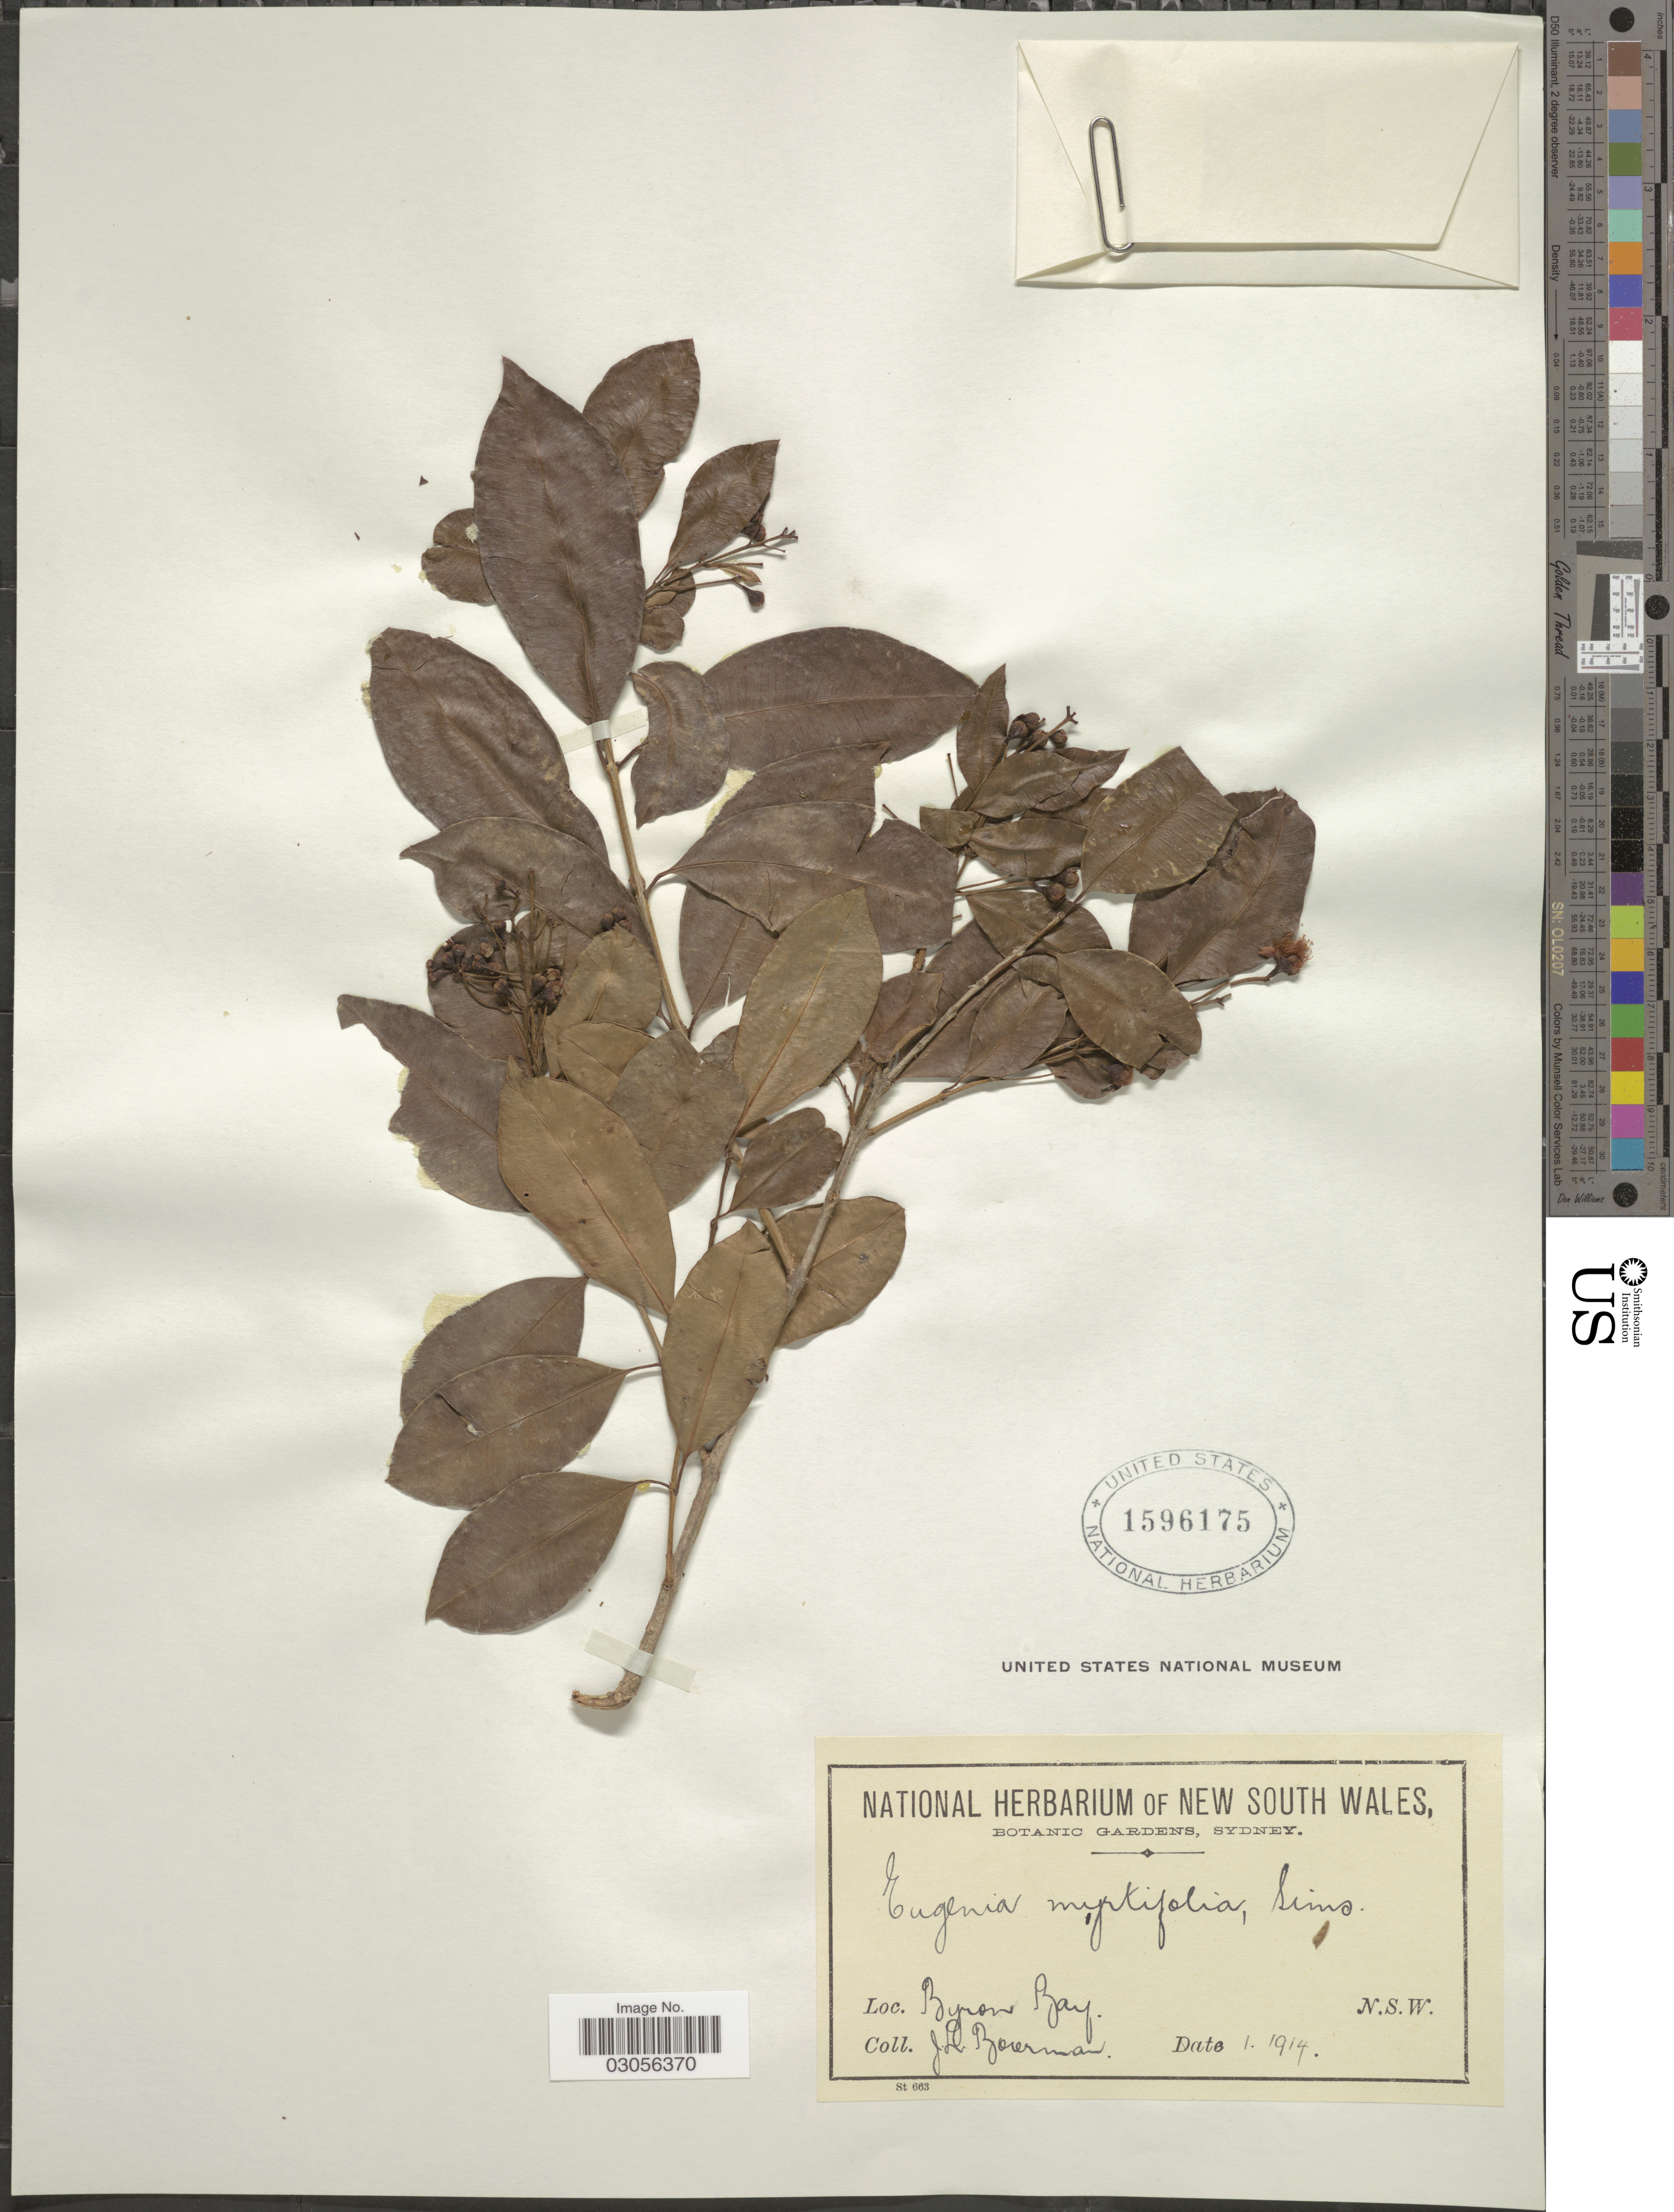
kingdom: Plantae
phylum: Tracheophyta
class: Magnoliopsida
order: Myrtales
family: Myrtaceae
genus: Syzygium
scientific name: Syzygium australe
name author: (J.C. Wendl. ex Link) B. Hyland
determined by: Strong, Mark T., (BOT), Smithsonian Institution - National Museum of Natural History (UNITED STATES)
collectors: J. Boorman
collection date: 1914-01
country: Australia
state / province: New South Wales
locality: Byron Bay. N.S.W.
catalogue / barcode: US 1596175